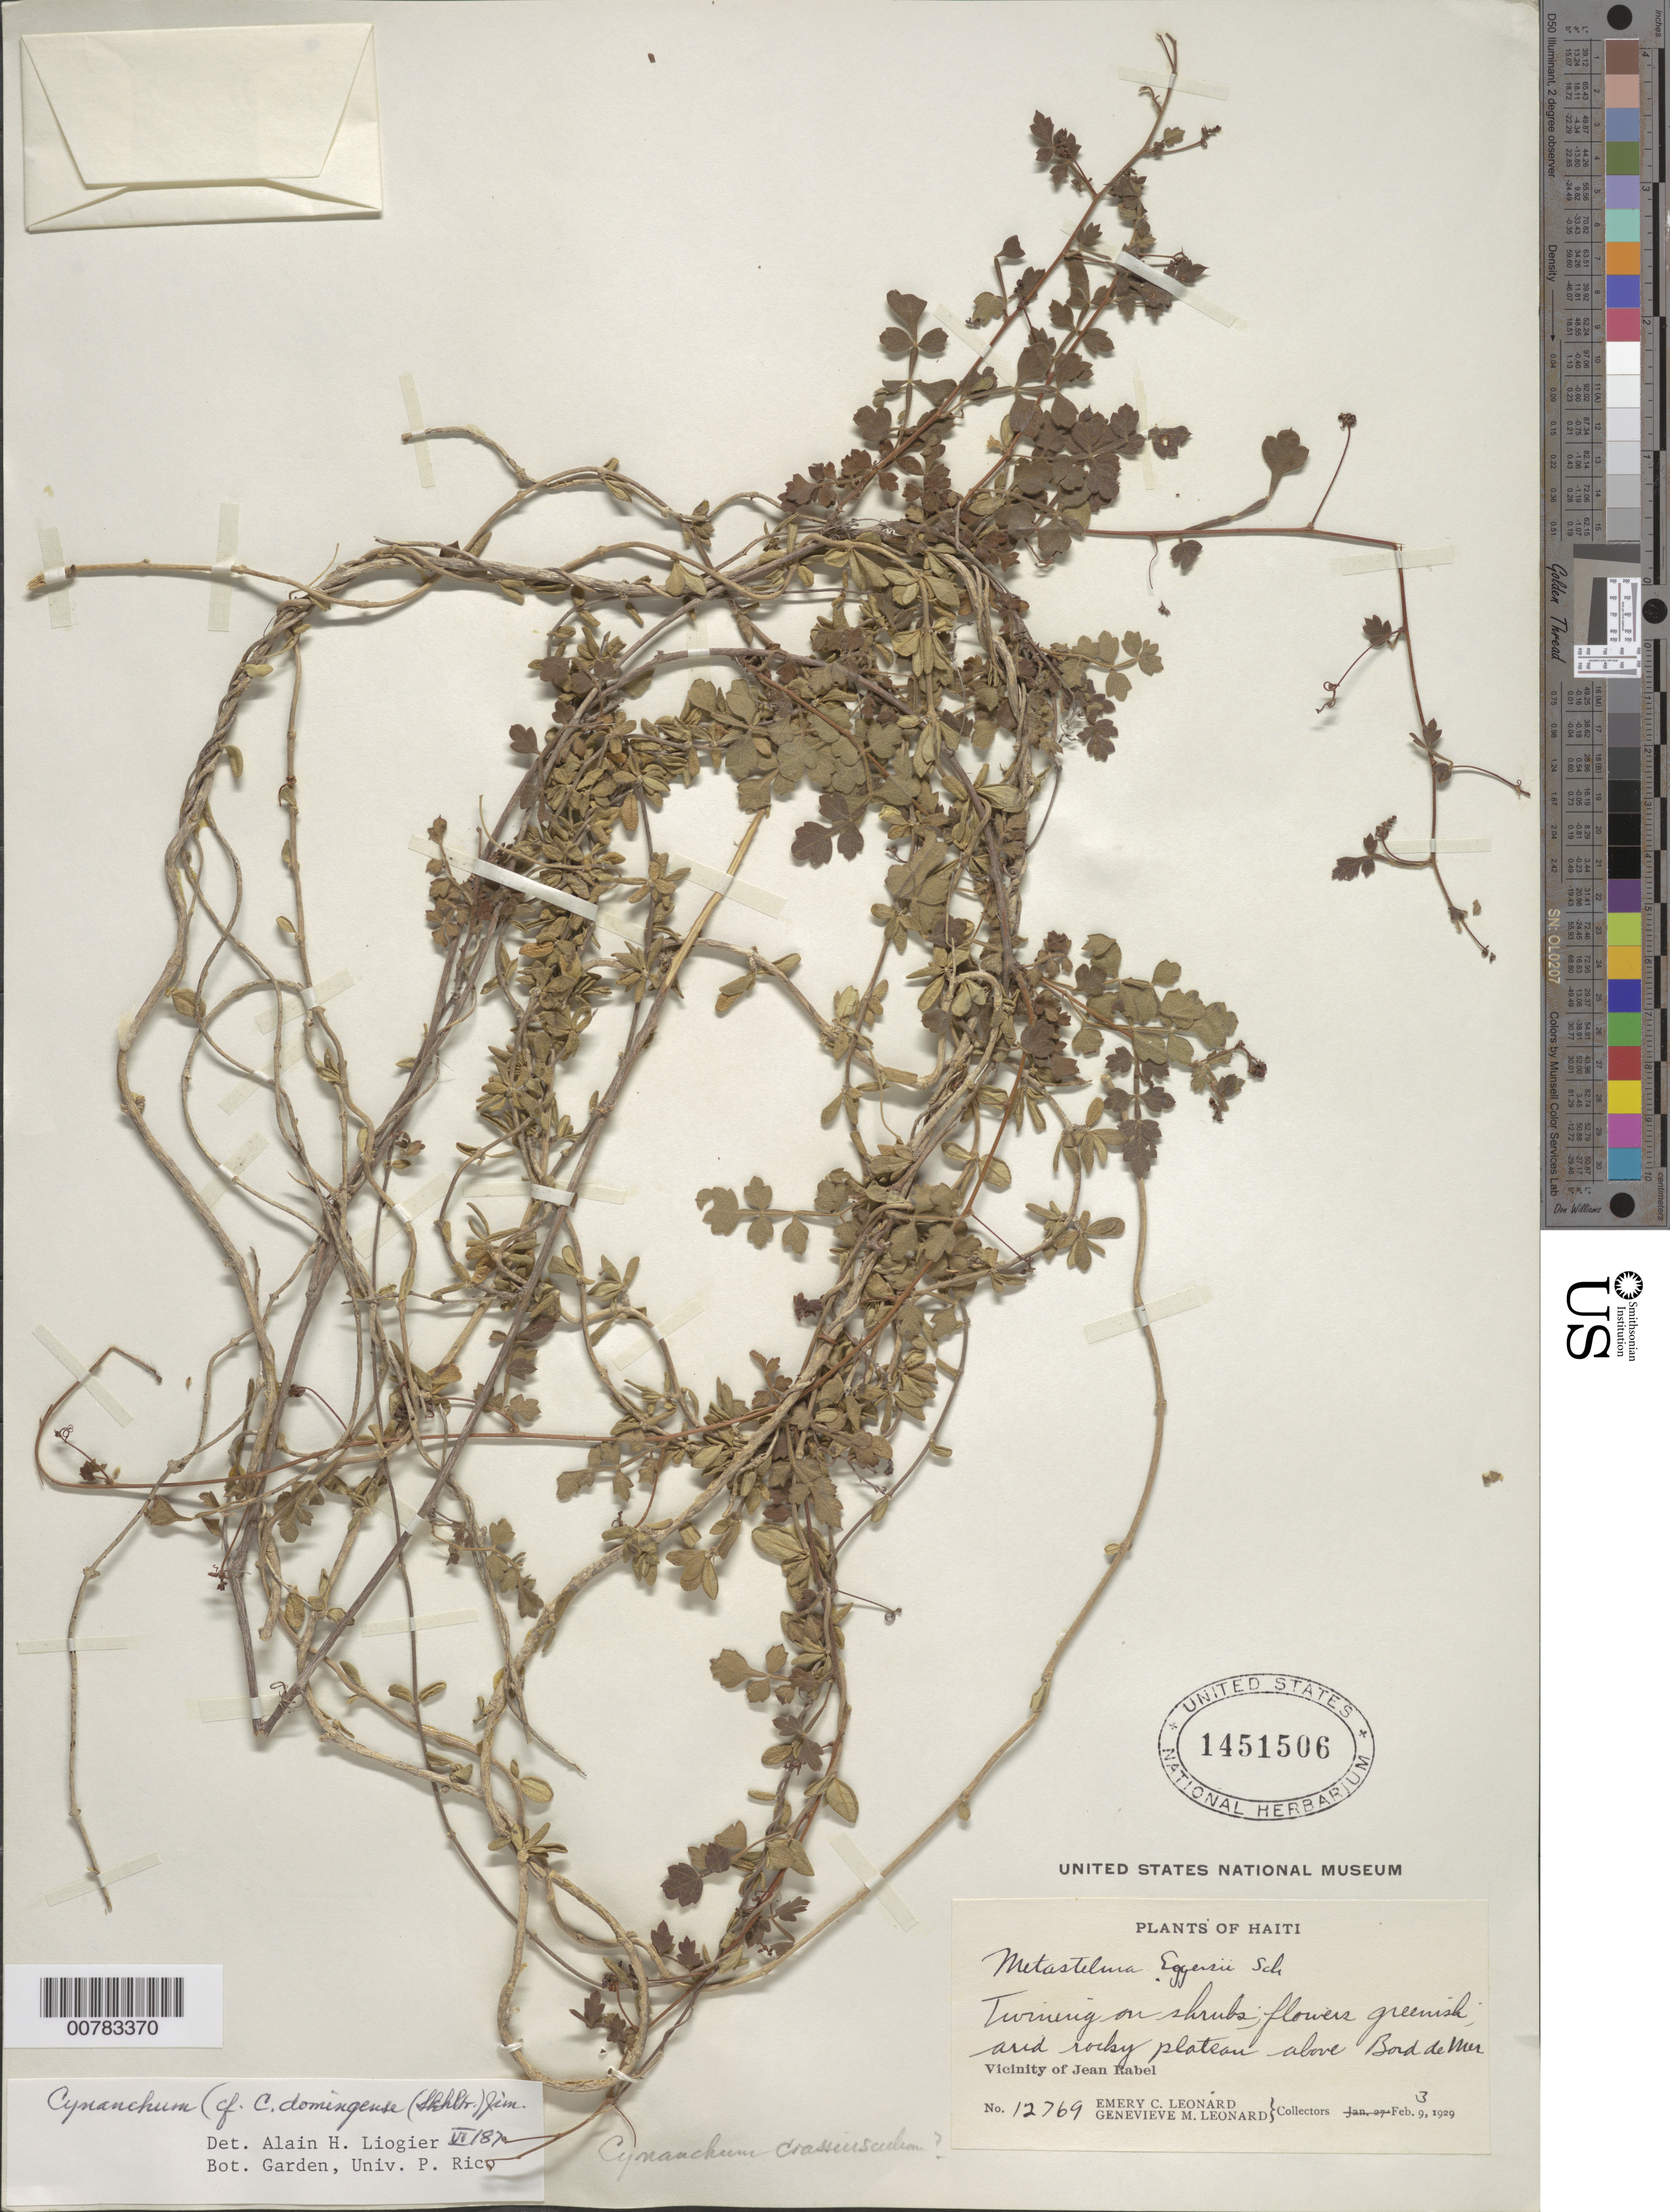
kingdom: Plantae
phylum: Tracheophyta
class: Magnoliopsida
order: Gentianales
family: Apocynaceae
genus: Metastelma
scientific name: Metastelma domingense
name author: Schltr.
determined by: Liogier, Alain H.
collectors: E. C. Leonard & G. M. Leonard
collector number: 12769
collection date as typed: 03 Feb 1929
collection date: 1929-02-03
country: Haiti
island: Hispaniola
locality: Vicinity of Jean Rabel, above Bord de Mer.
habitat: Arid rocky plateau.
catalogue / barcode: US 1451506